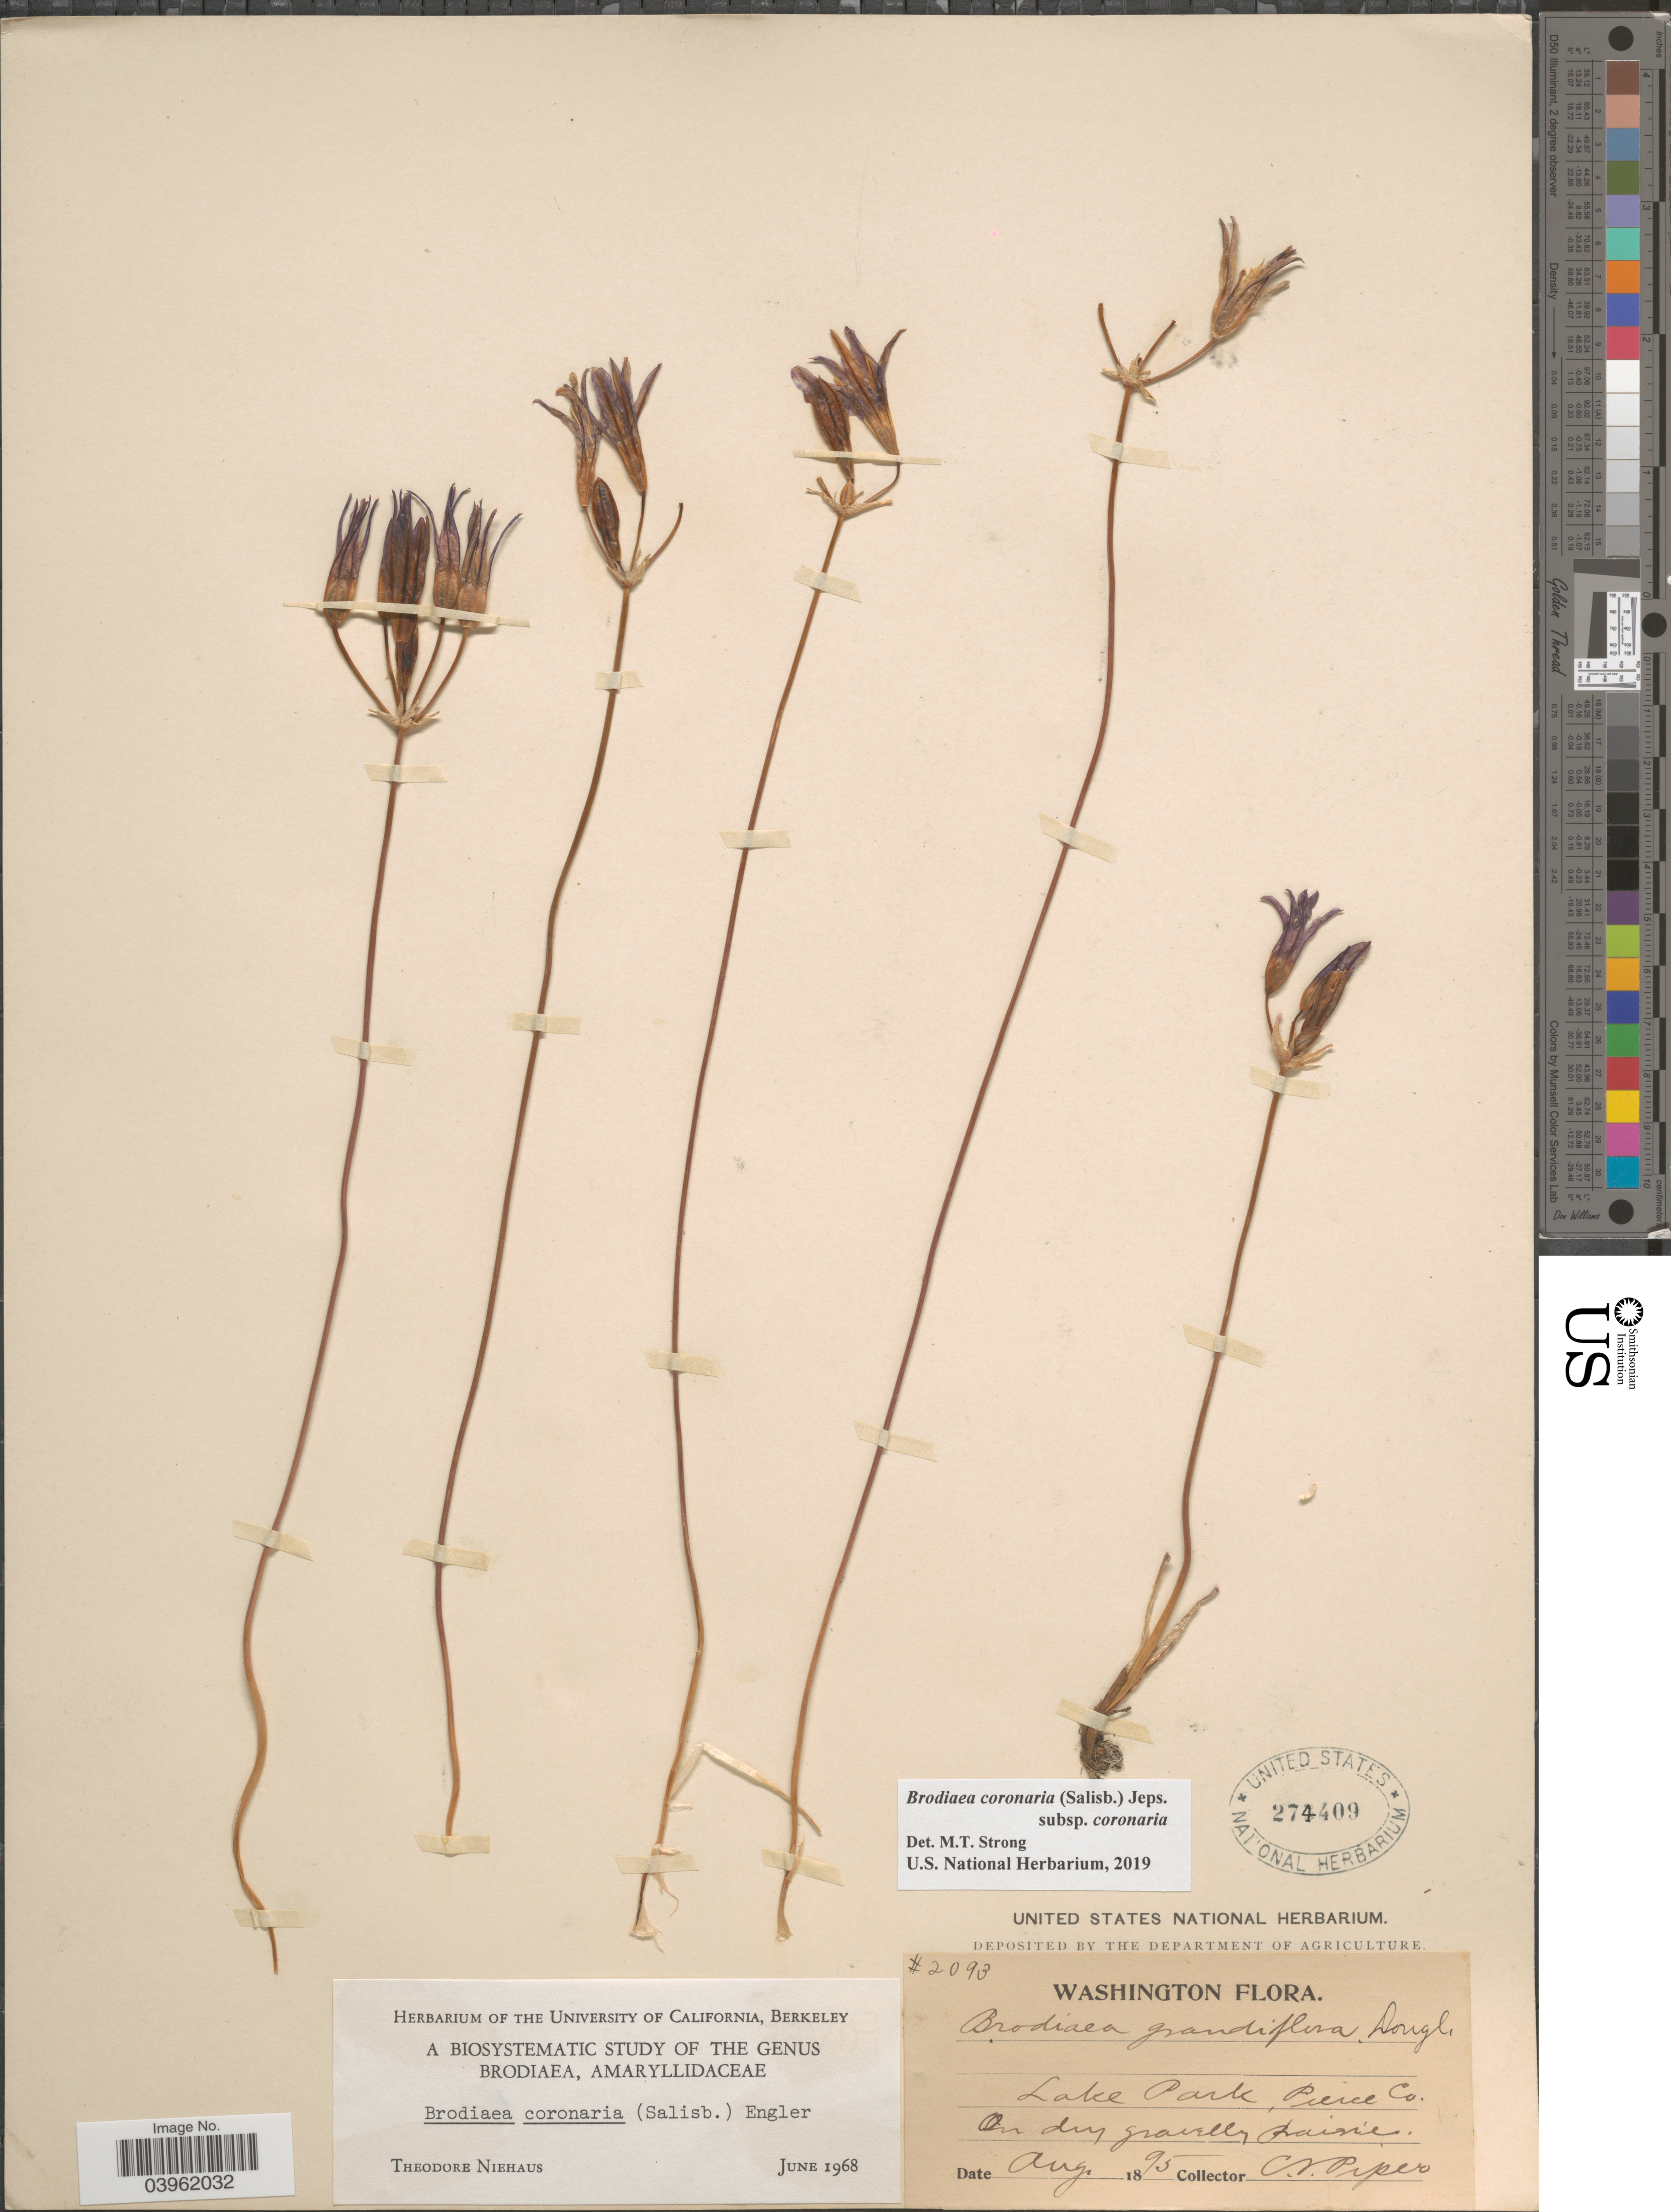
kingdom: Plantae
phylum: Tracheophyta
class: Liliopsida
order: Asparagales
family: Asparagaceae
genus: Brodiaea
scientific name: Brodiaea coronaria subsp. coronaria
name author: (Salisb.) Engl.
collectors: C. V. Piper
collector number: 2093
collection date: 1895-08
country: United States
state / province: Washington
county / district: Pierce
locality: Lake Park, Pierce Co.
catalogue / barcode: US 274409